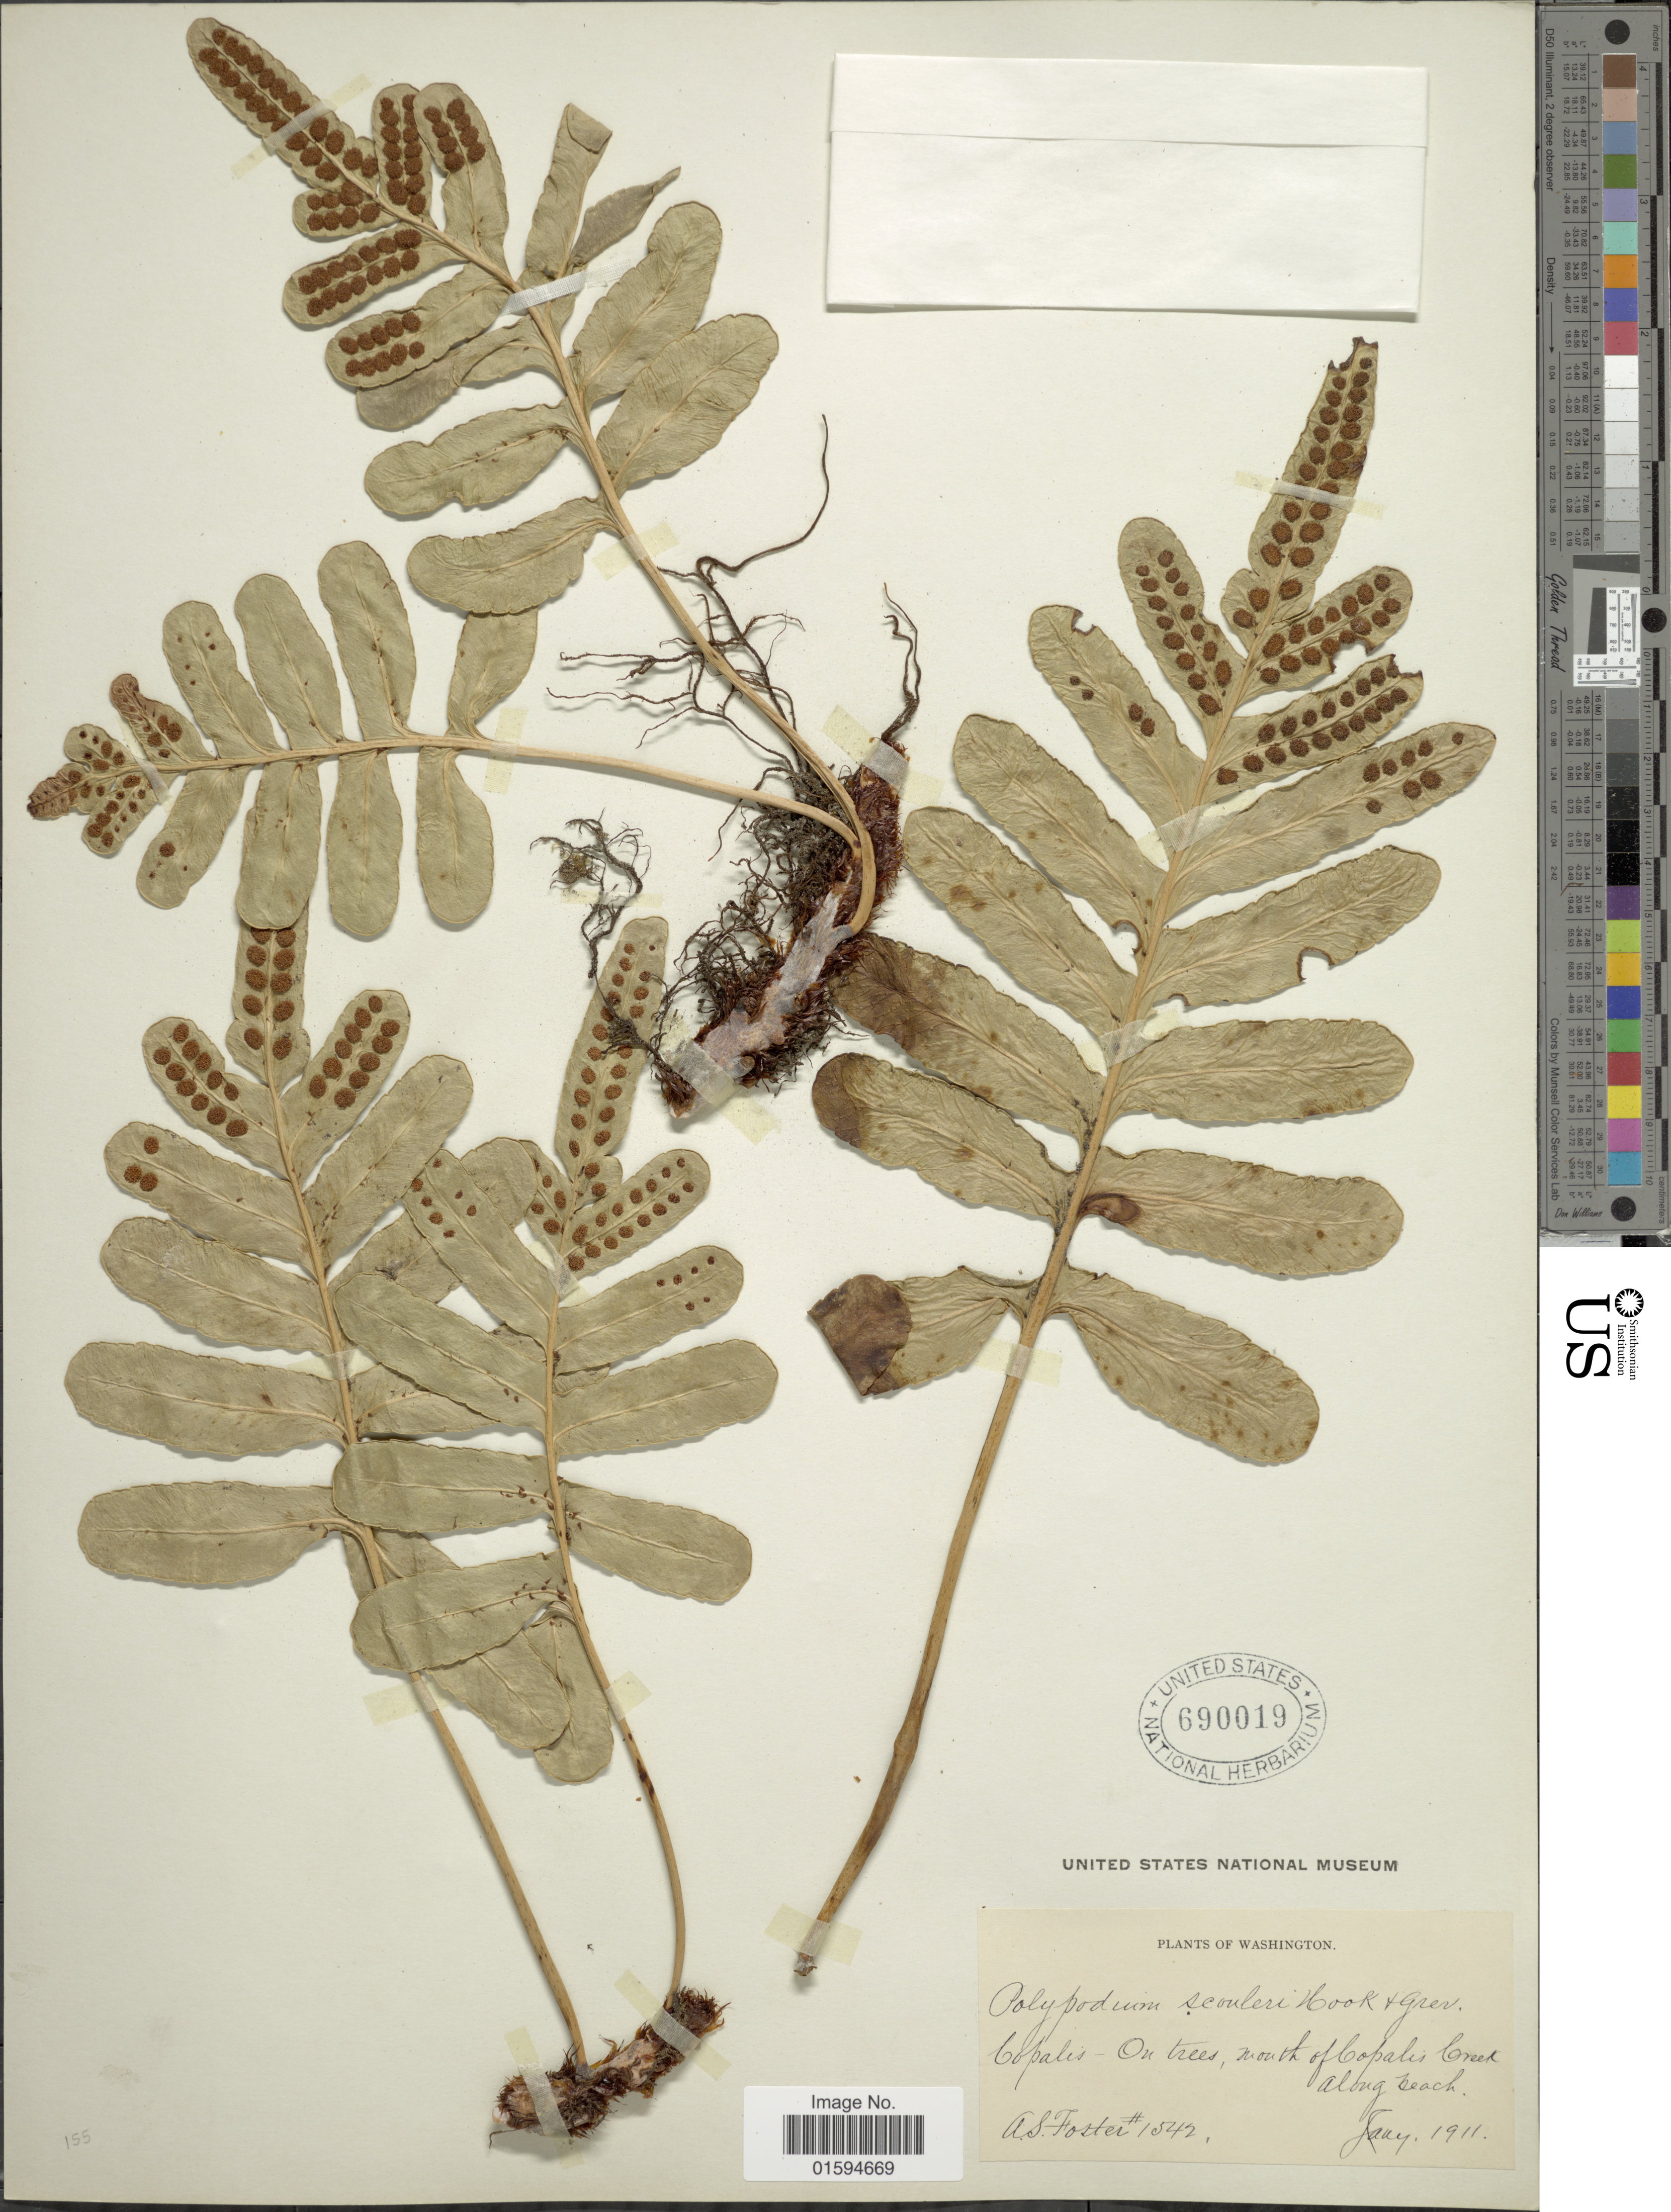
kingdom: Plantae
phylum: Tracheophyta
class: Polypodiopsida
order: Polypodiales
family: Polypodiaceae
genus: Polypodium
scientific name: Polypodium scouleri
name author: Hook. & Grev.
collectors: A. S. Foster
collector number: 1542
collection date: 1911-01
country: United States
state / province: Washington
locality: Copalis, on trees, mounth of Copalis Creek along beach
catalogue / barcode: US 690019